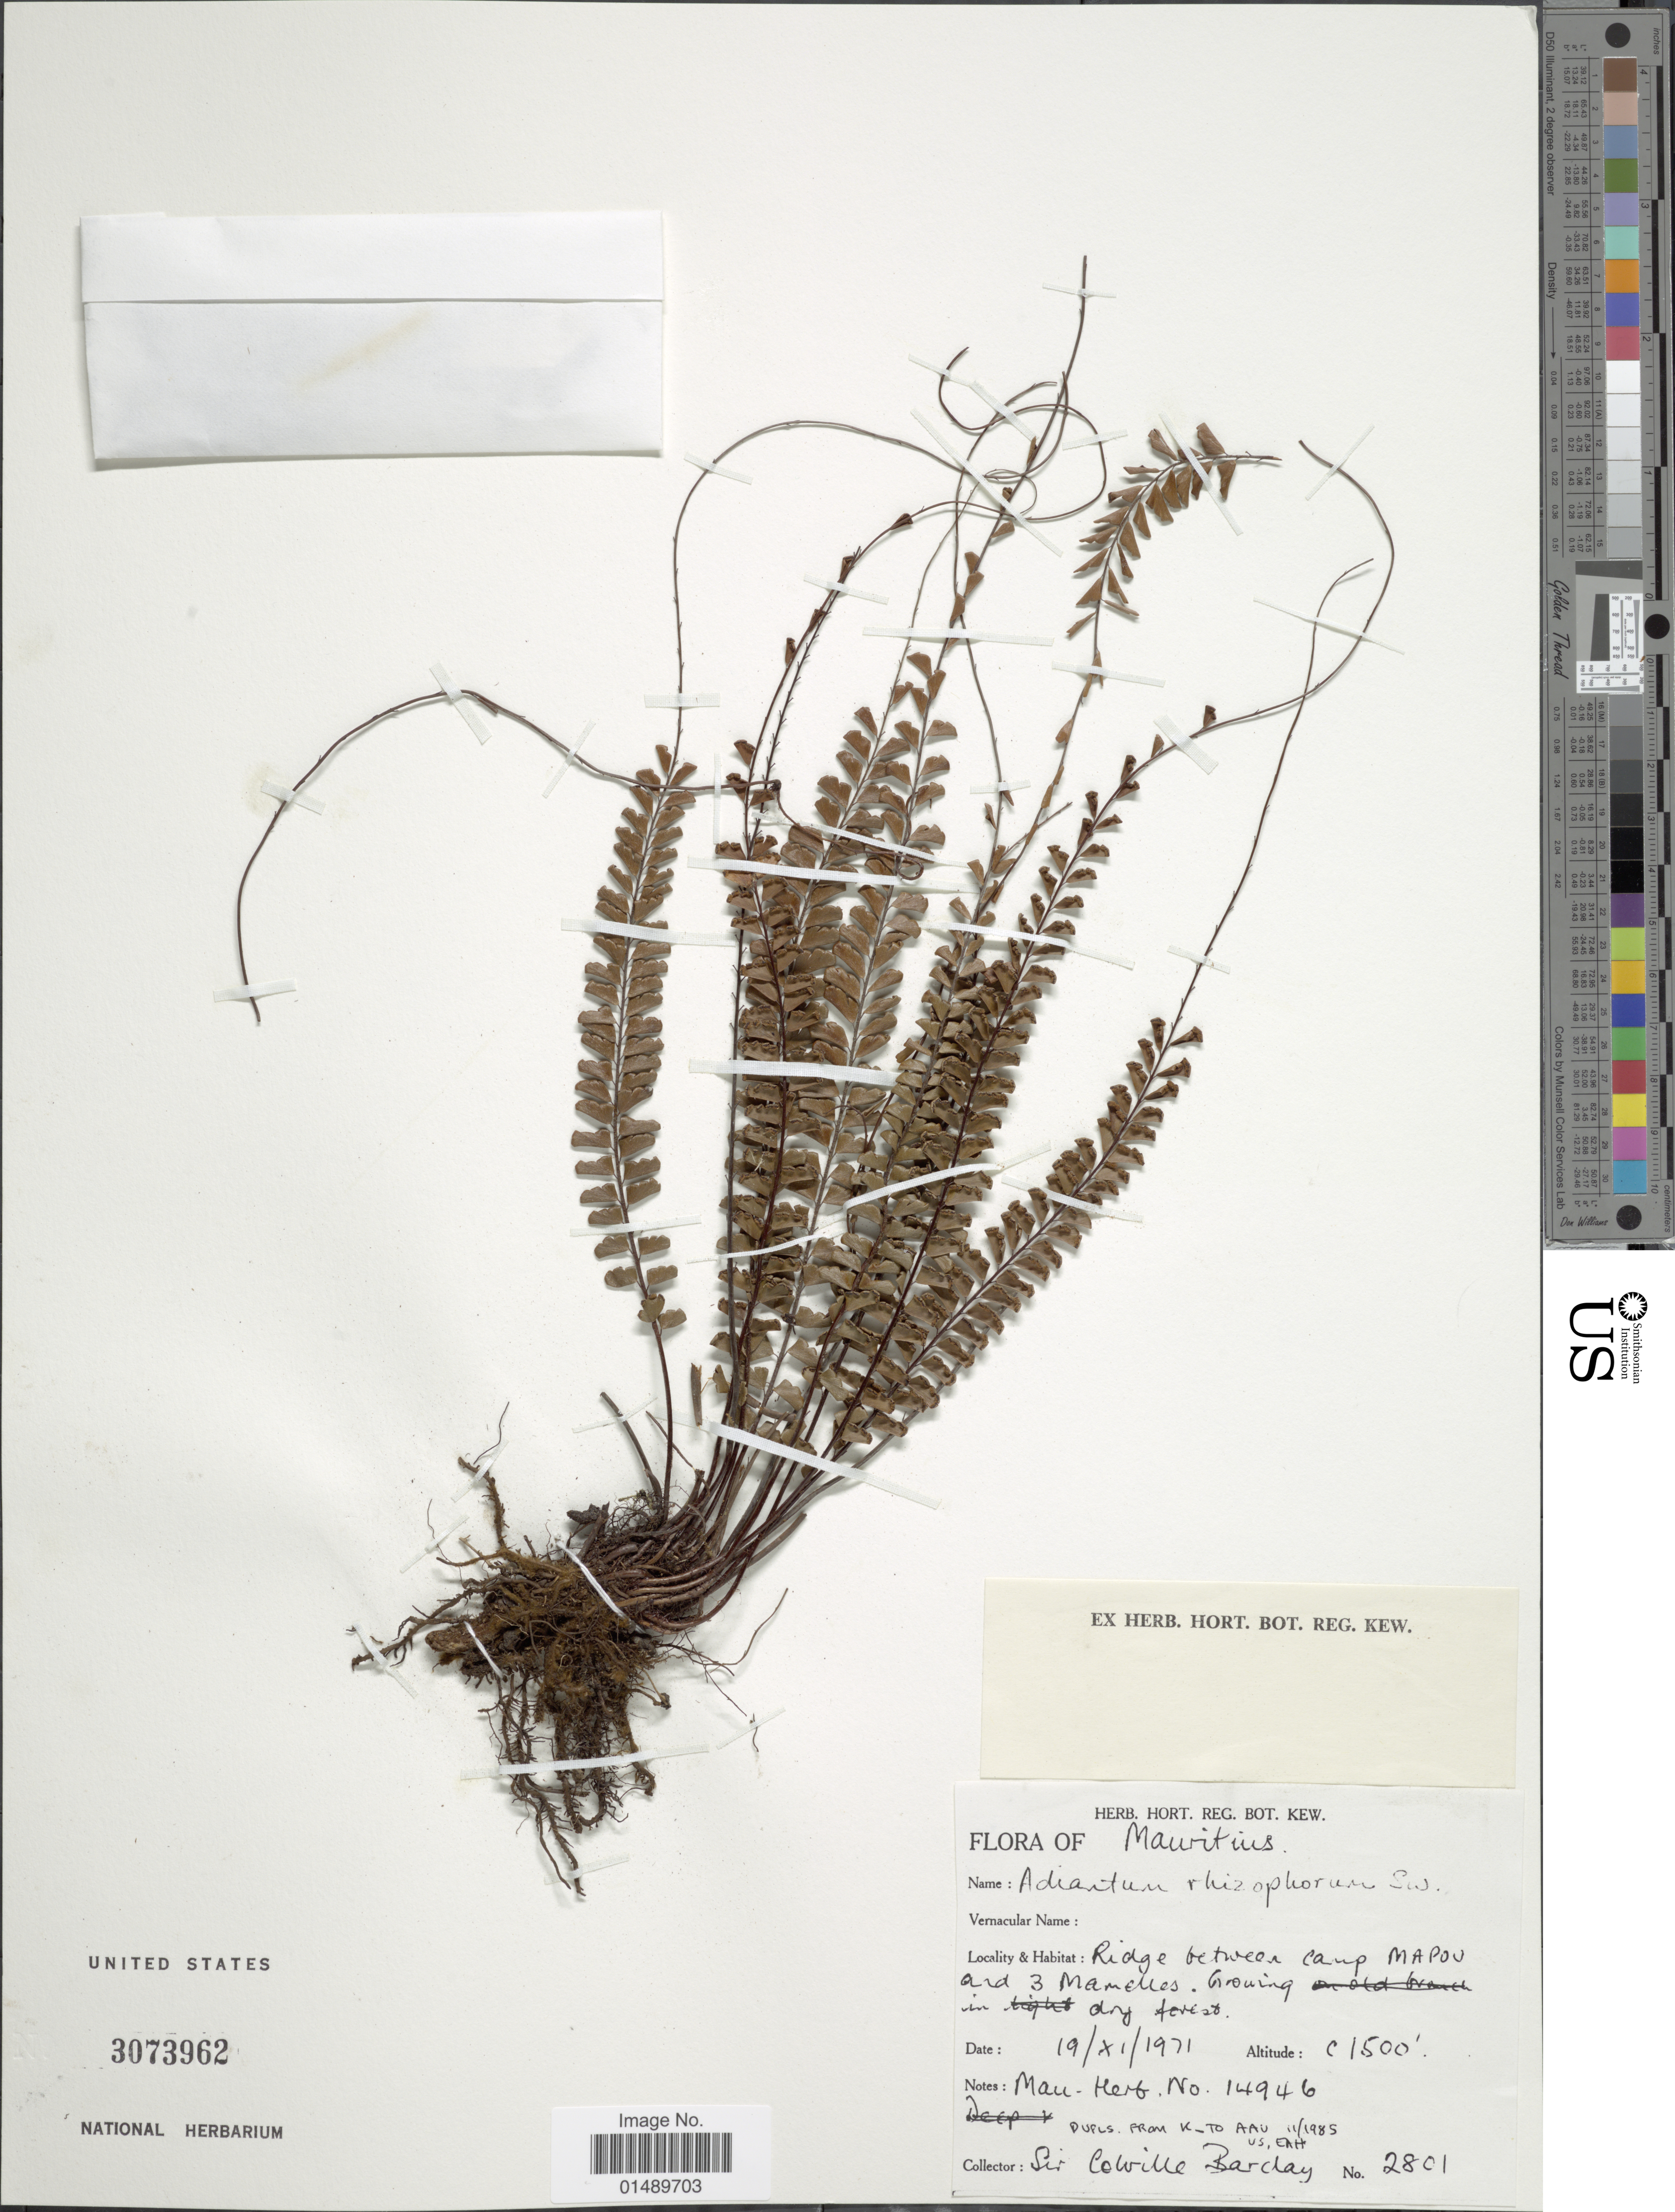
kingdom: Plantae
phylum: Tracheophyta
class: Polypodiopsida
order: Polypodiales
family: Pteridaceae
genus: Adiantum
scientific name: Adiantum raddianum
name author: C. Presl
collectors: C. Barclay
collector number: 2801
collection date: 1971-09-19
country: Mauritius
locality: ridge between camp Mapou and 3 Madles. [interpreted]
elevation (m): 457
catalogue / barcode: US 3073962